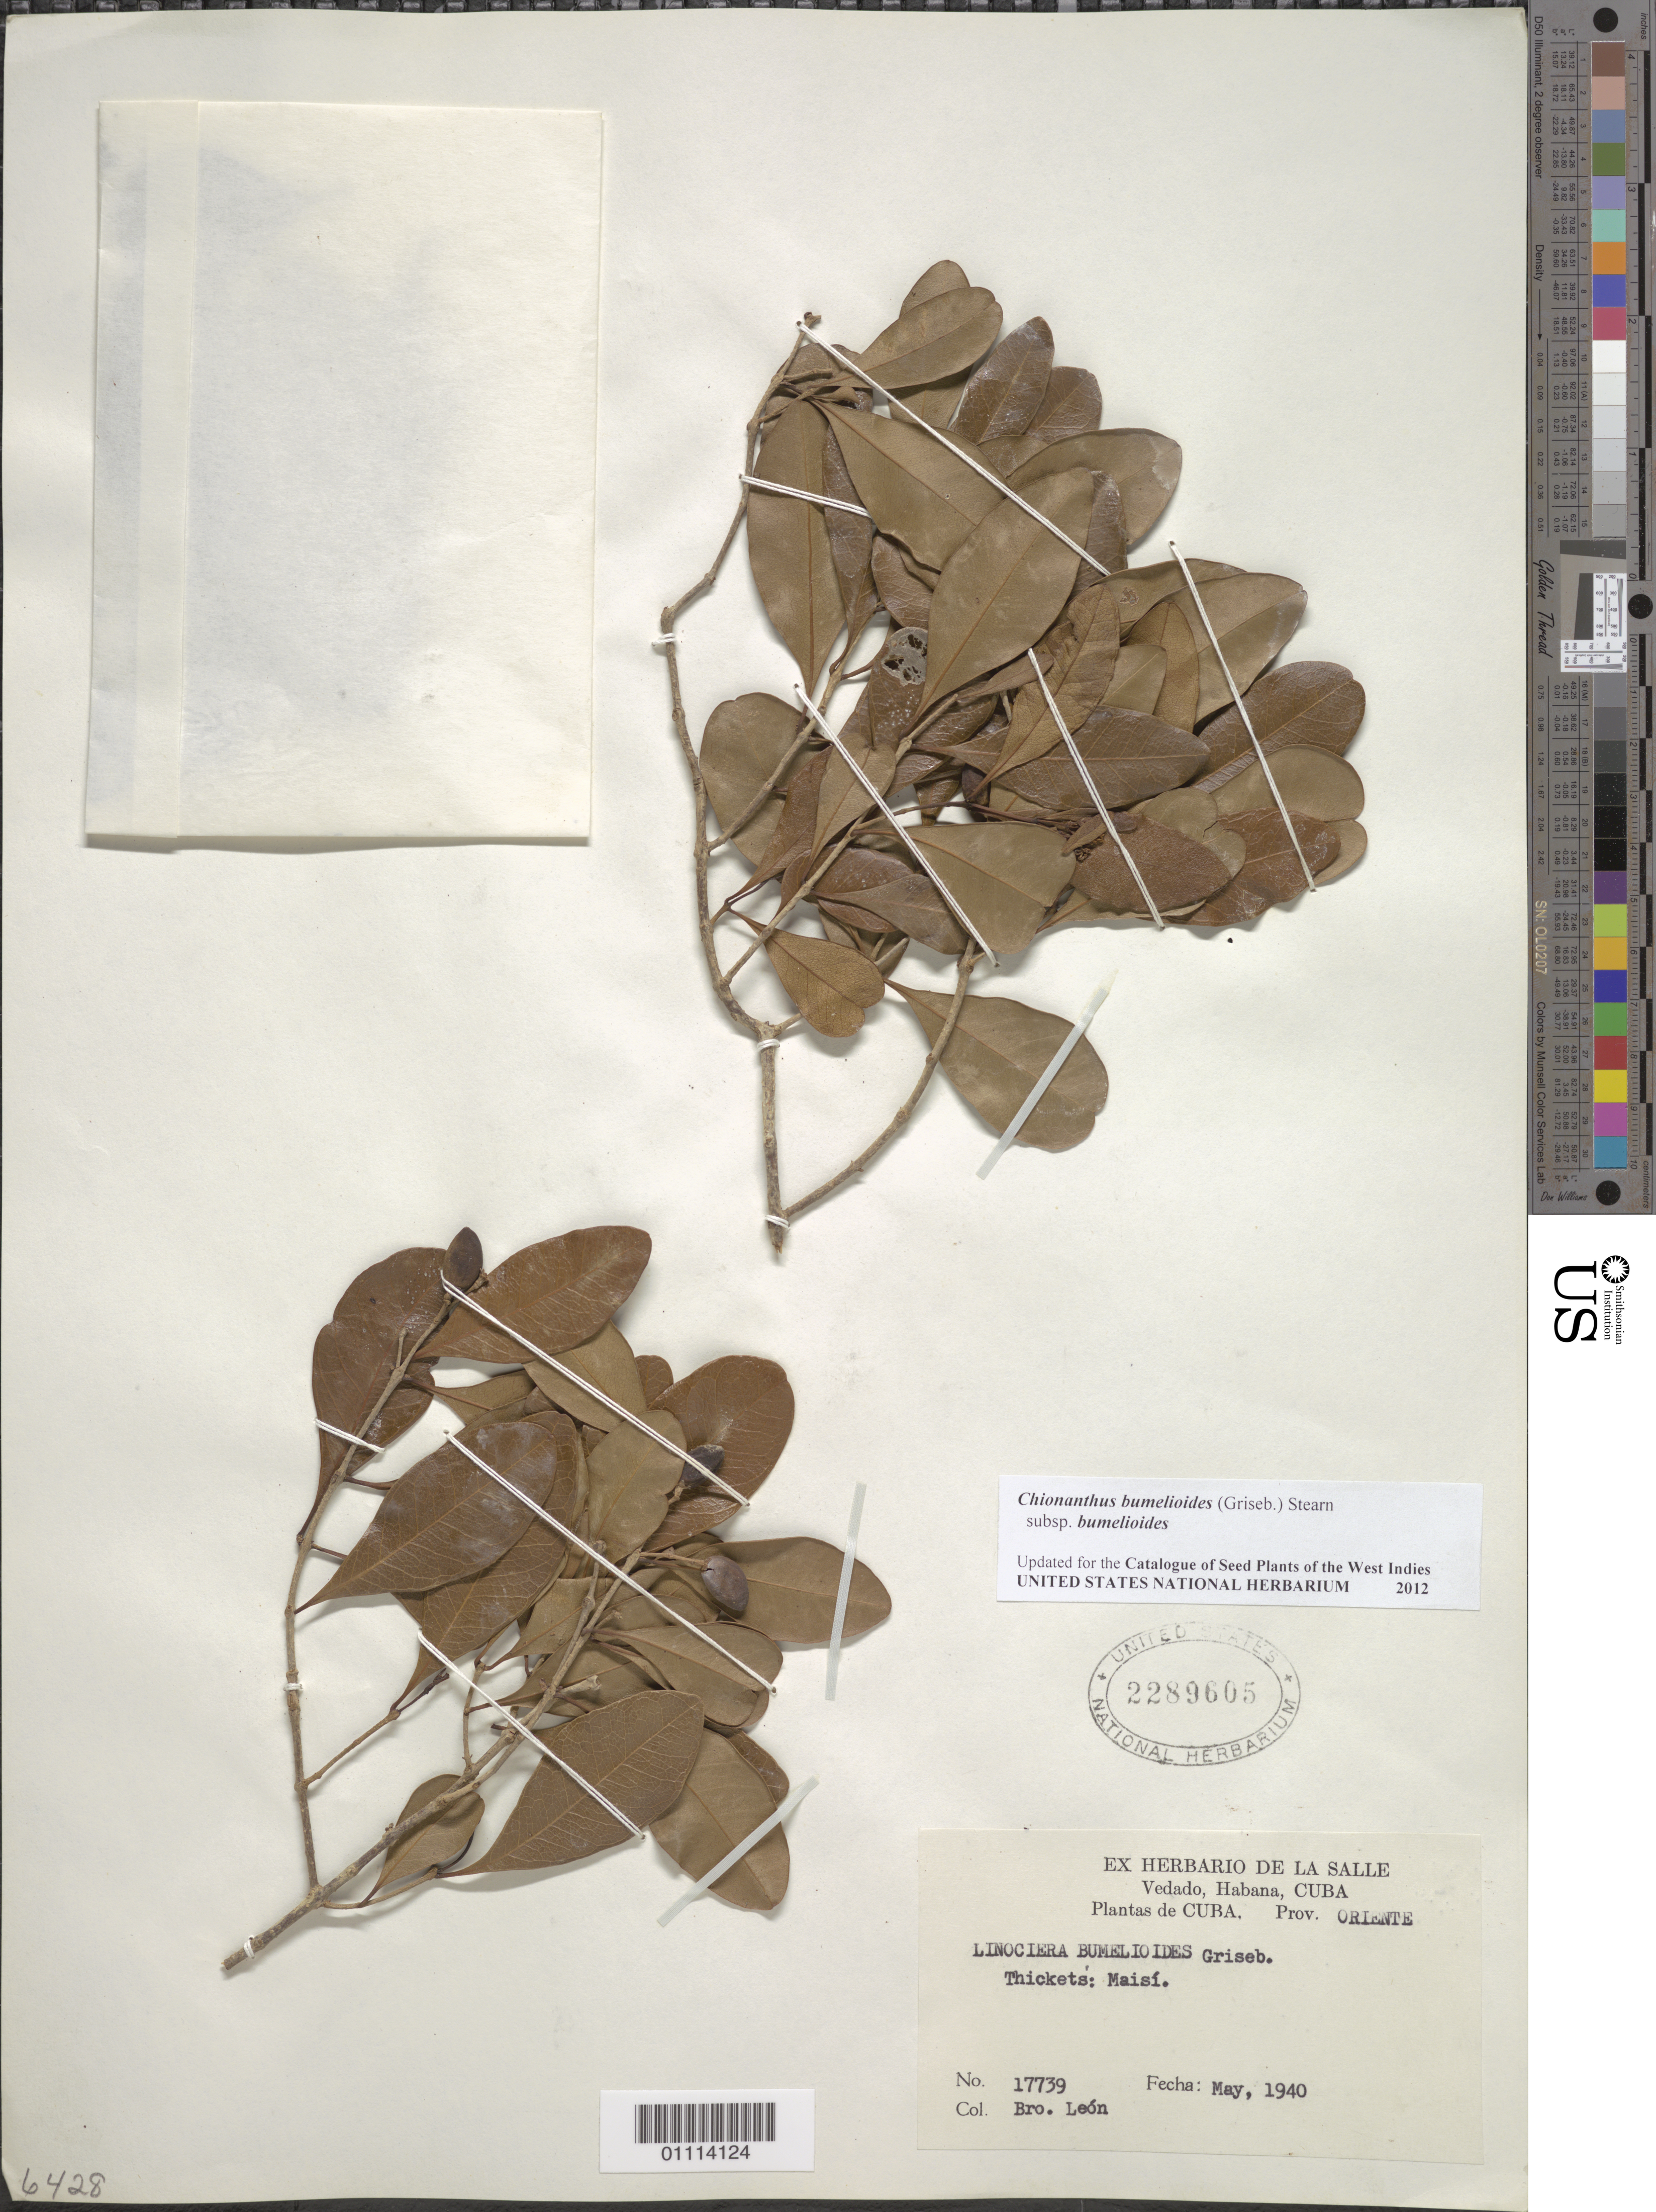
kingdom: Plantae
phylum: Tracheophyta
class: Magnoliopsida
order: Lamiales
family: Oleaceae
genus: Linociera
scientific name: Linociera bumelioides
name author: Griseb.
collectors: Bro. León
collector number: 17739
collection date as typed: May 1940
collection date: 1940-05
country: Cuba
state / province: Guantánamo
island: Cuba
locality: Thickets: Maisi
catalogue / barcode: US 2289605